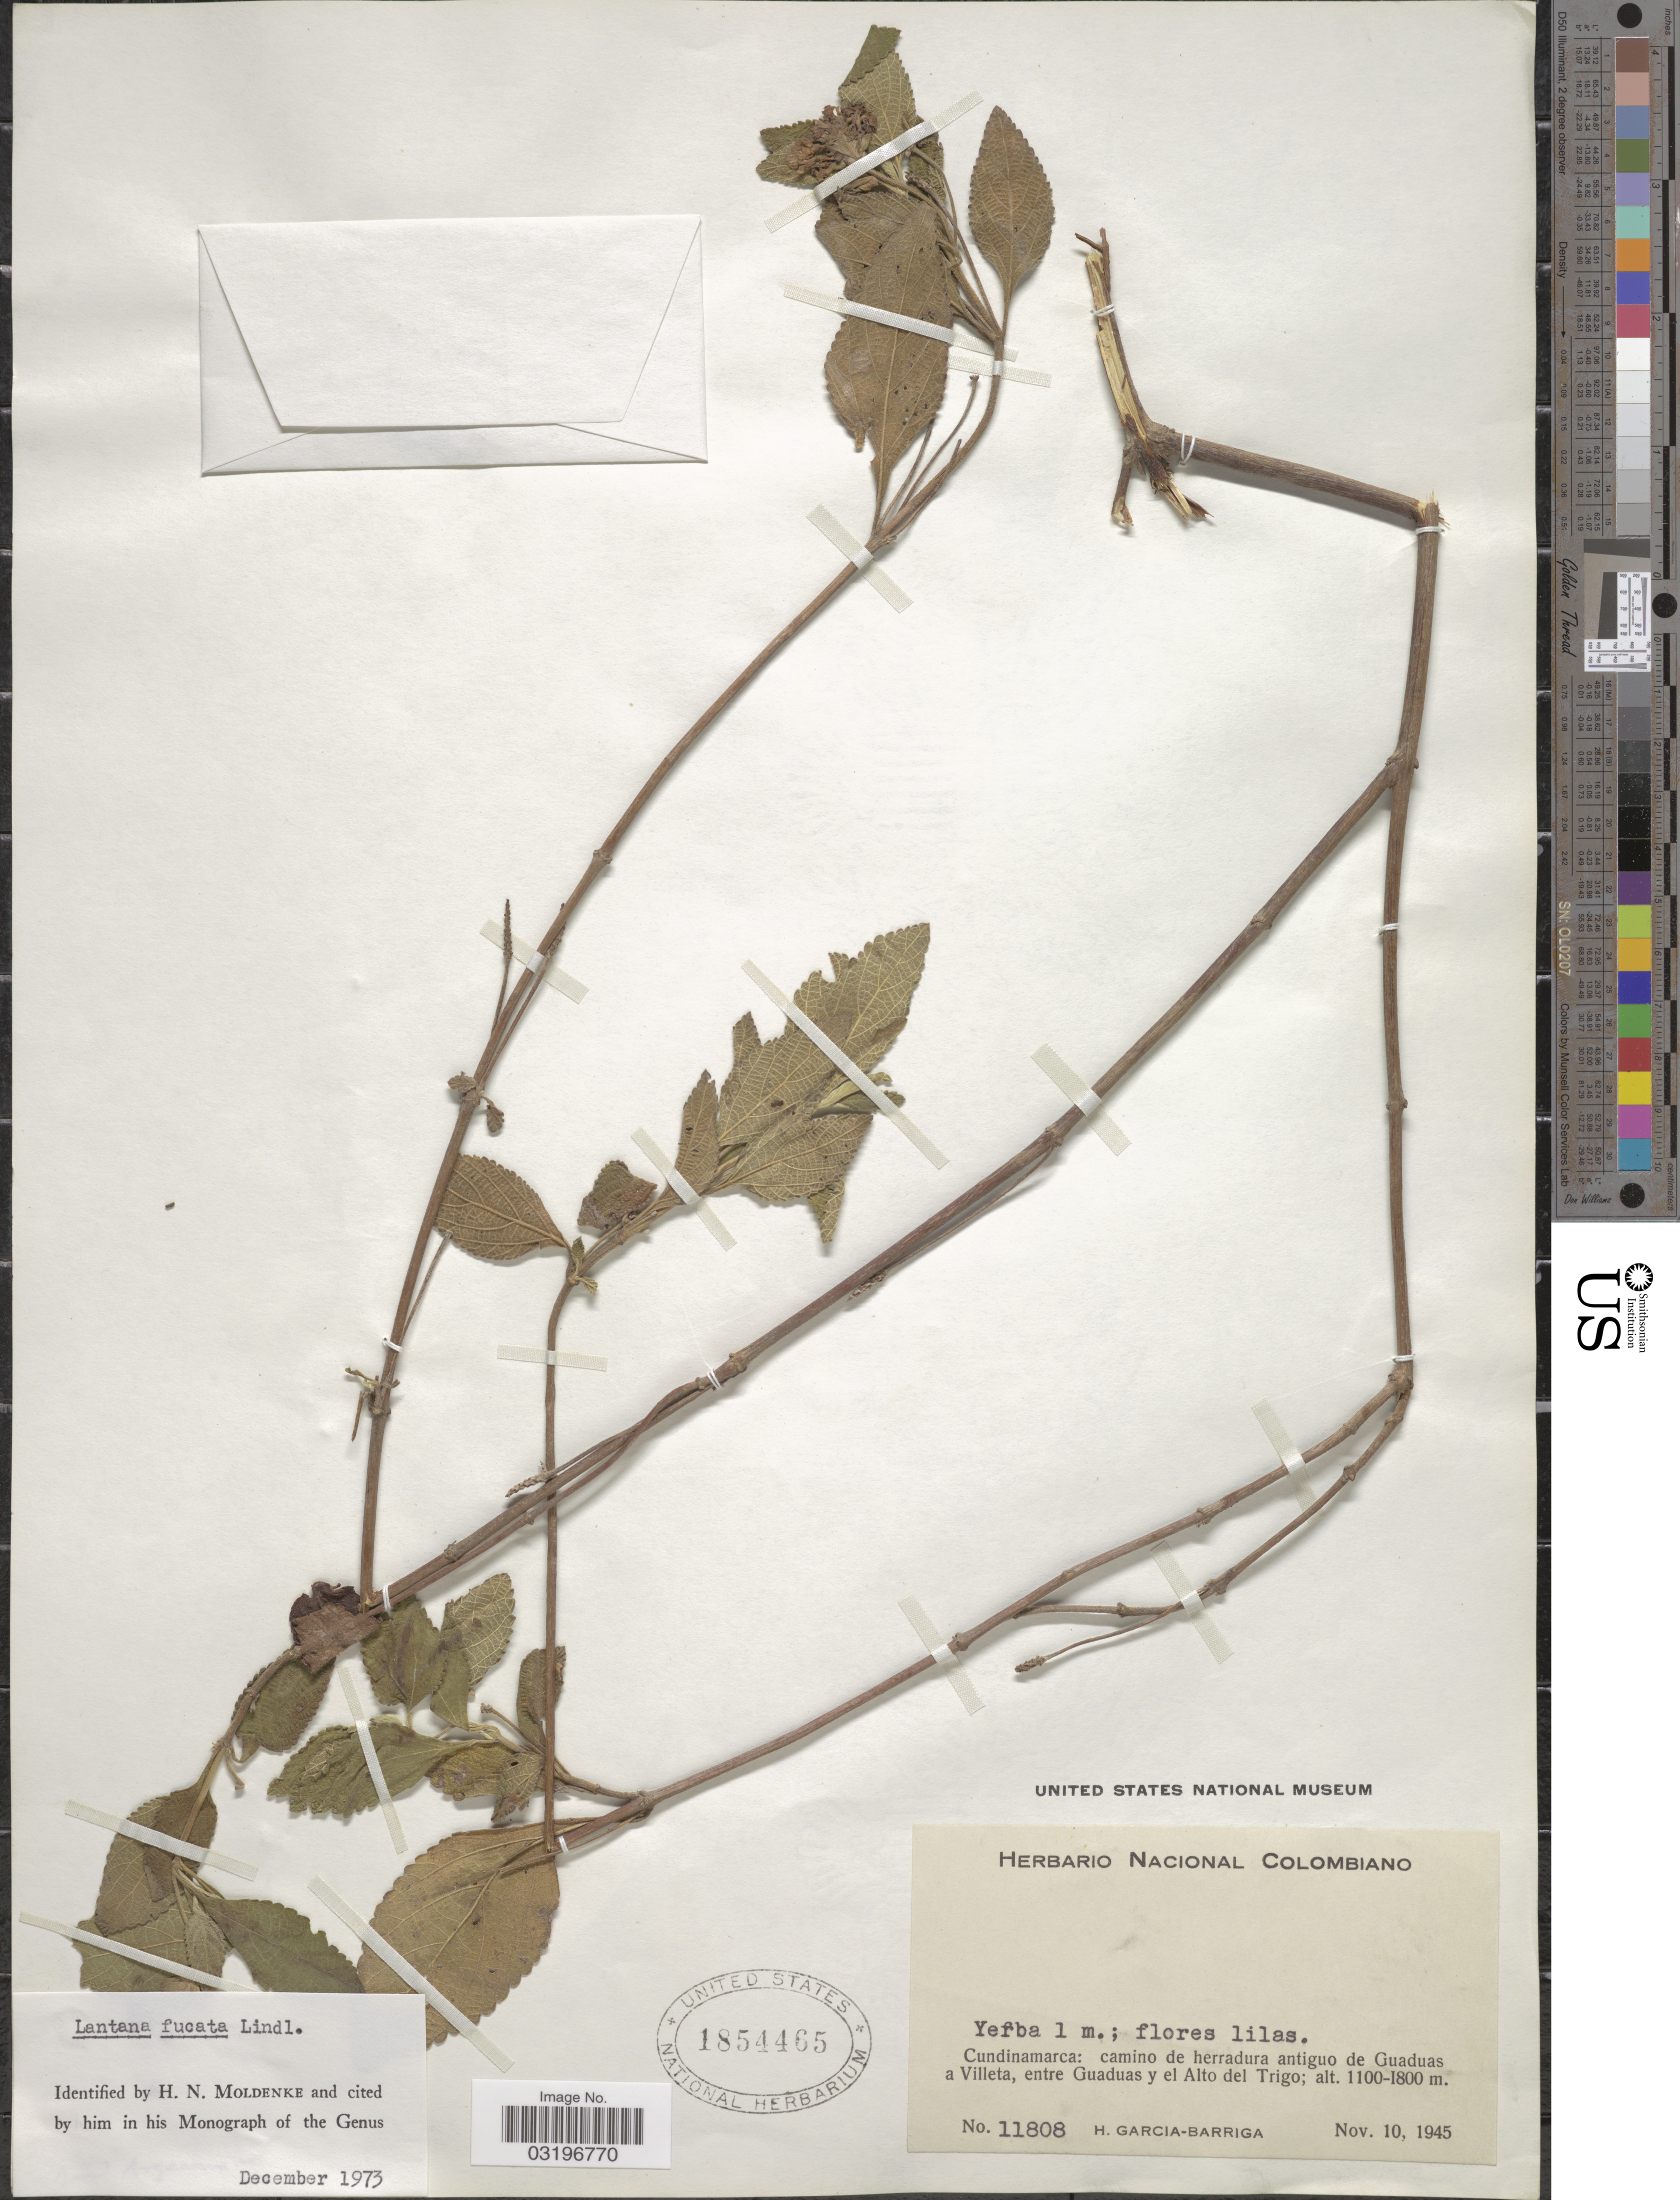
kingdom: Plantae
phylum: Tracheophyta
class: Magnoliopsida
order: Lamiales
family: Verbenaceae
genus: Lantana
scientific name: Lantana fucata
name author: Lindl.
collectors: H. García Barriga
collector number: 11808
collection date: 1945-11-10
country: Colombia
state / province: Cundinamarca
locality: Camino a herradura antigua de Guaduas a Villeta, entre Guaduas y el Alto del Trigo.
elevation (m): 1100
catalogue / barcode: US 1854465